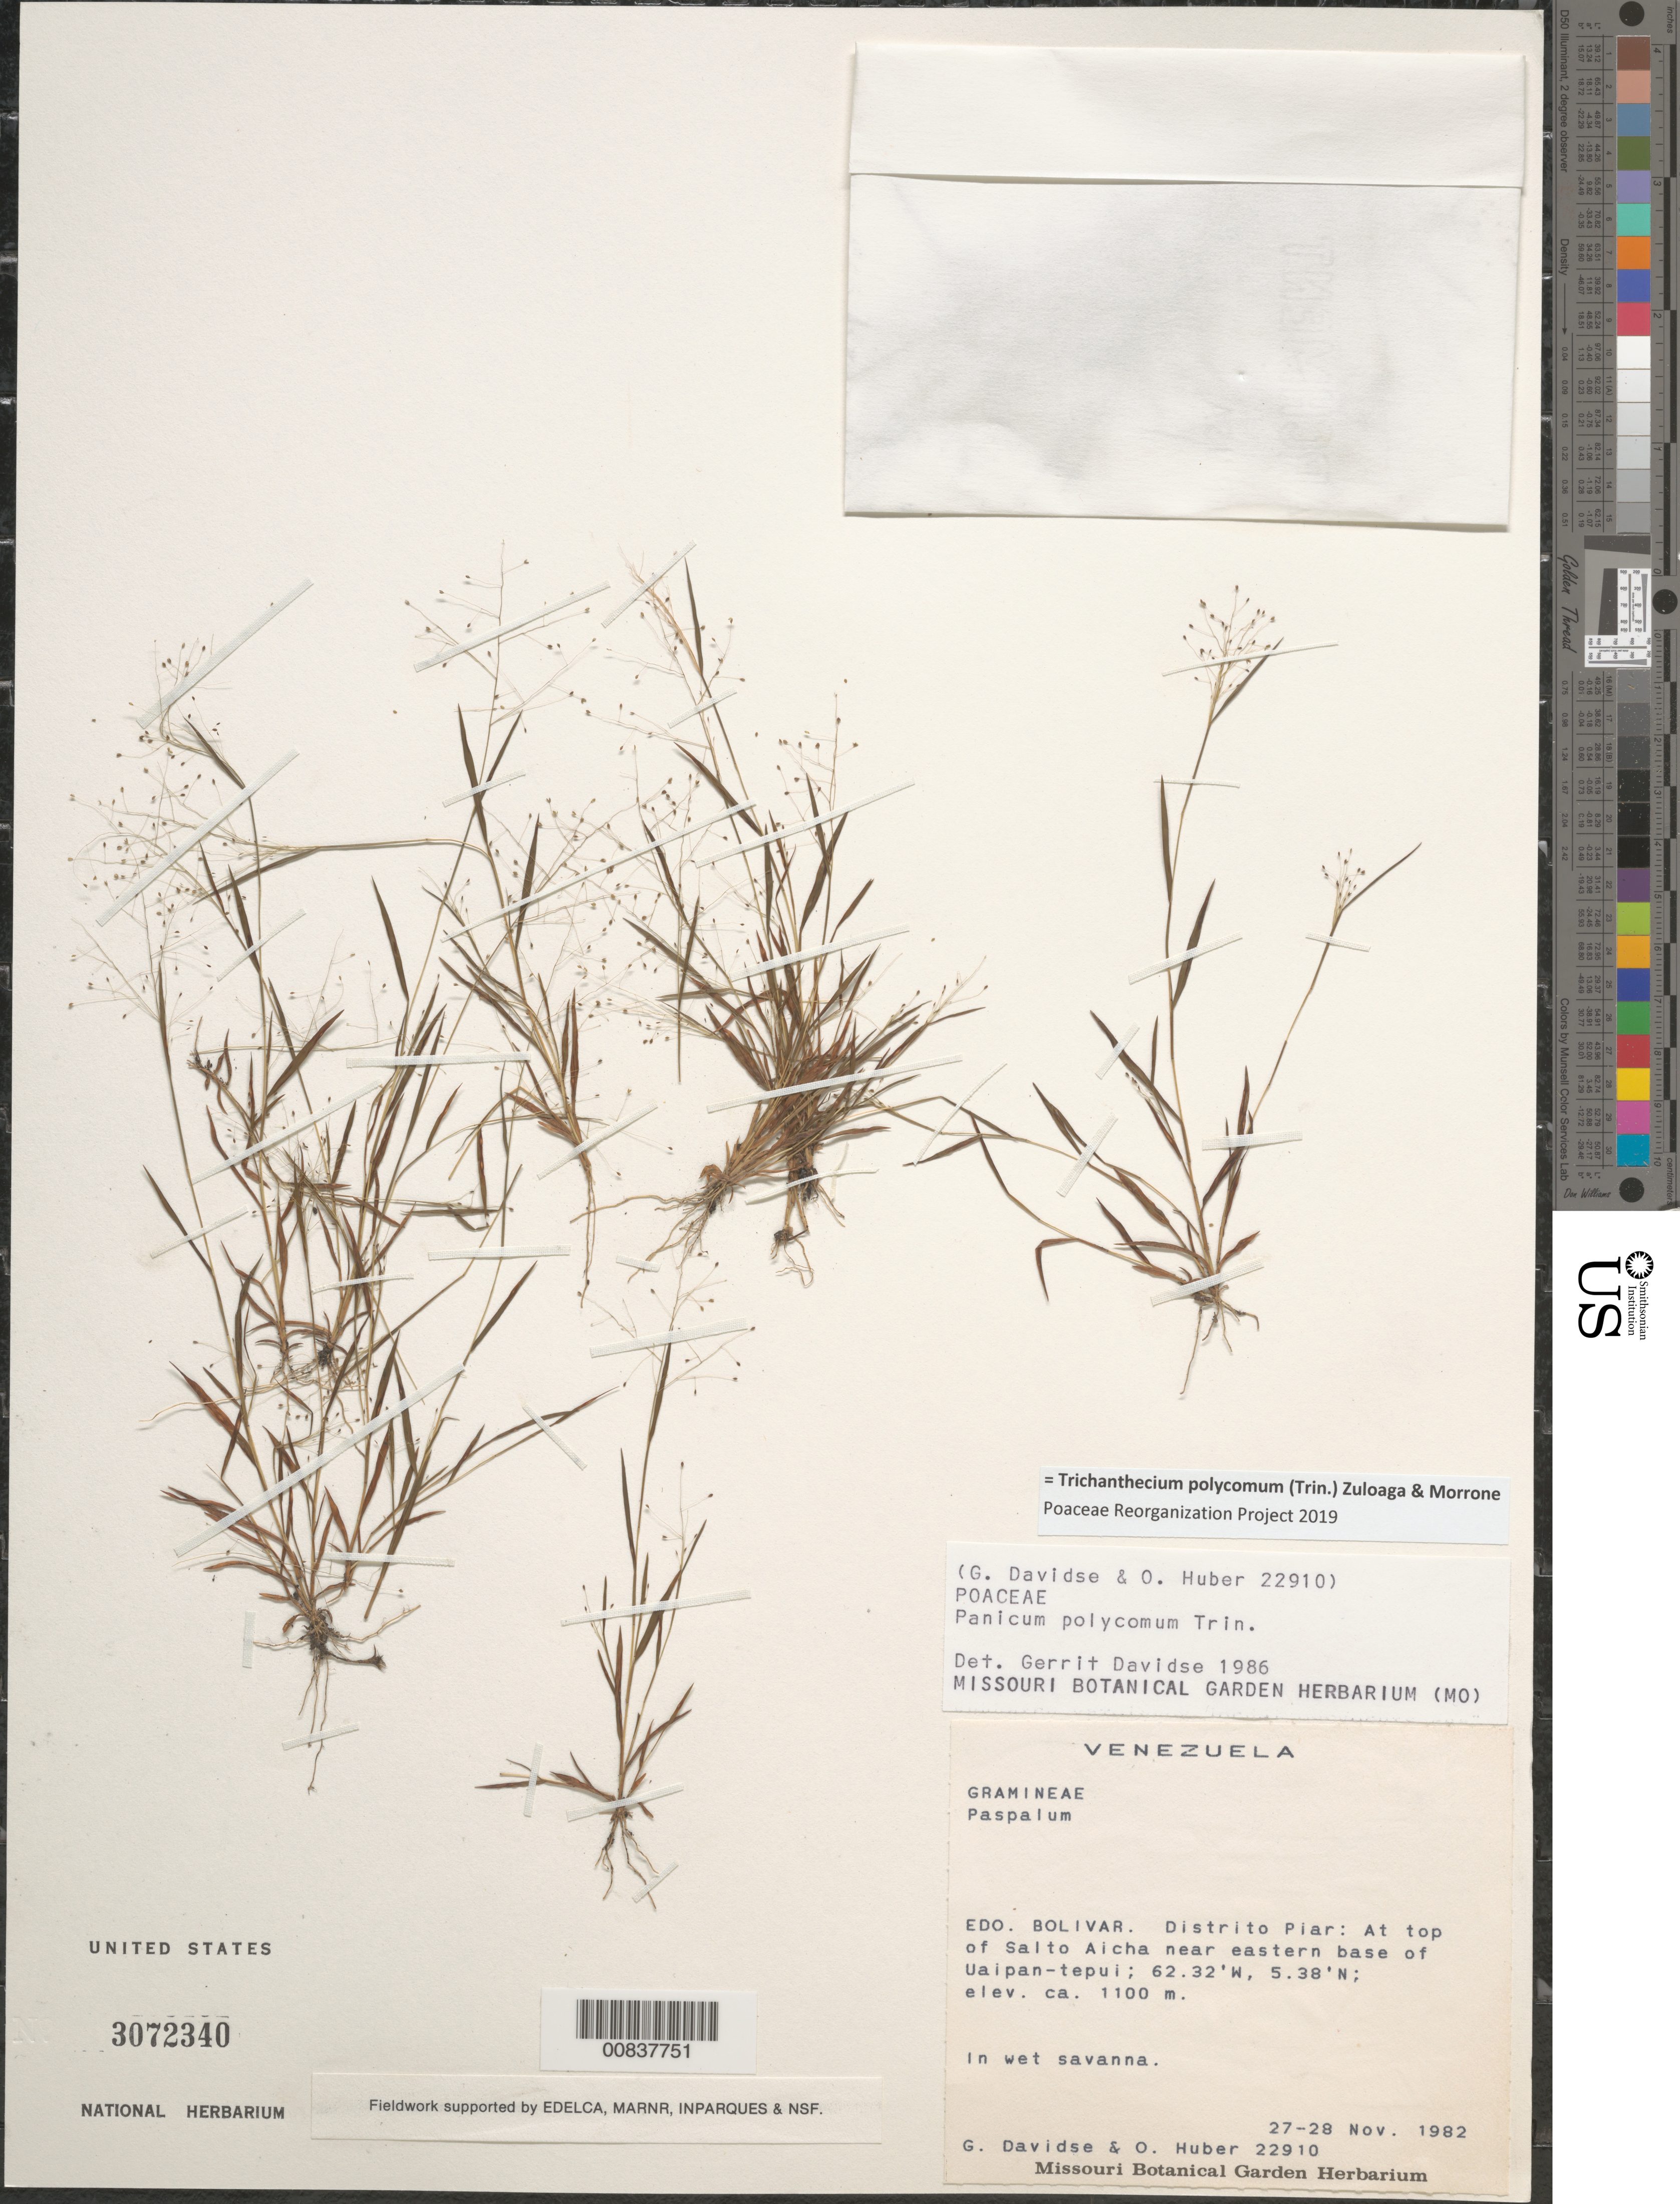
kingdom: Plantae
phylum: Tracheophyta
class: Liliopsida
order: Poales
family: Poaceae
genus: Trichanthecium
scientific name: Trichanthecium polycomum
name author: (Trin.) Zuloaga & Morrone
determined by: Poaceae Reorganization Project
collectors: G. Davidse & O. Huber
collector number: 22910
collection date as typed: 27-Nov-82 to 28-Nov-82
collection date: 1982-11-27/1982-11-28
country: Venezuela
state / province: Bolívar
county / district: Piar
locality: Salto Aicha, top of, near eastern base of Uaipan-tepuí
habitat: Wet savanna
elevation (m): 1100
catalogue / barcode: US 3072340